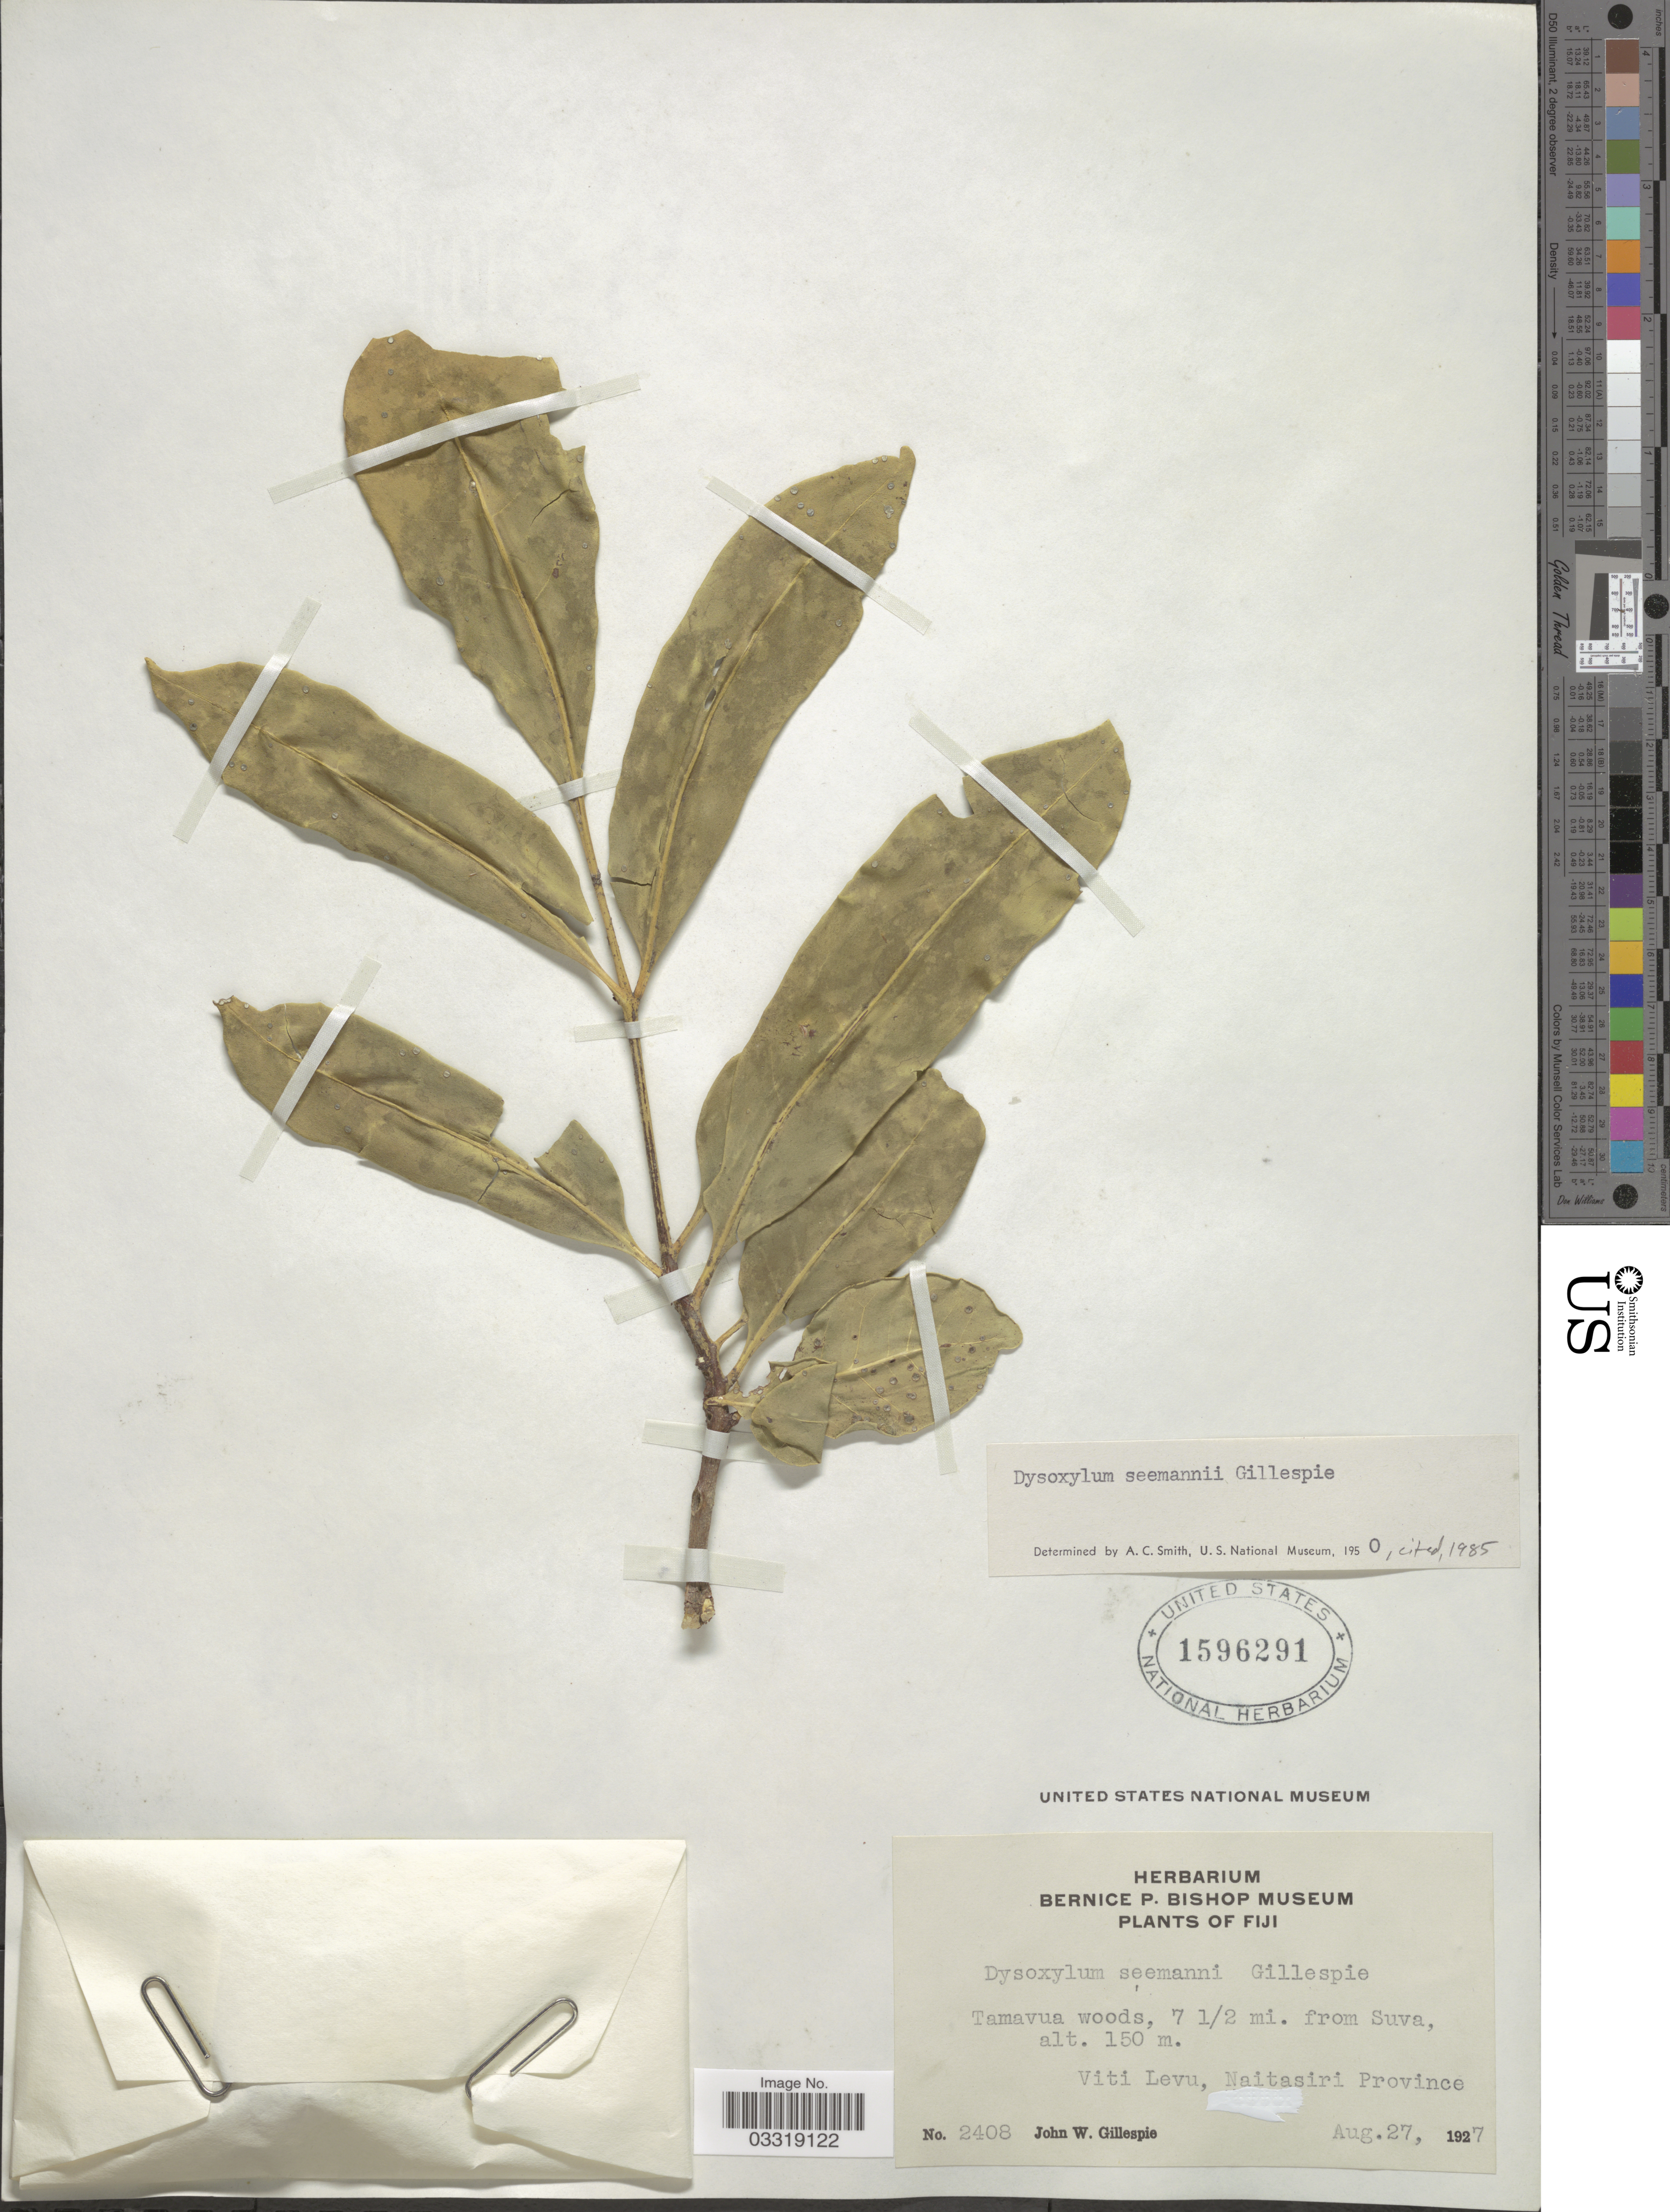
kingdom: Plantae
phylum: Tracheophyta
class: Magnoliopsida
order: Sapindales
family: Meliaceae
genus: Didymocheton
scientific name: Didymocheton multijugus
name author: (Seem.) Harms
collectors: J. W. Gillespie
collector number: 2408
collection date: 1927-08-27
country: Fiji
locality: Tamavua woods, 7 1/2 mi. from Suva. Viti Levu, Naitasiri Province.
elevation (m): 150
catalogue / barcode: US 1596291